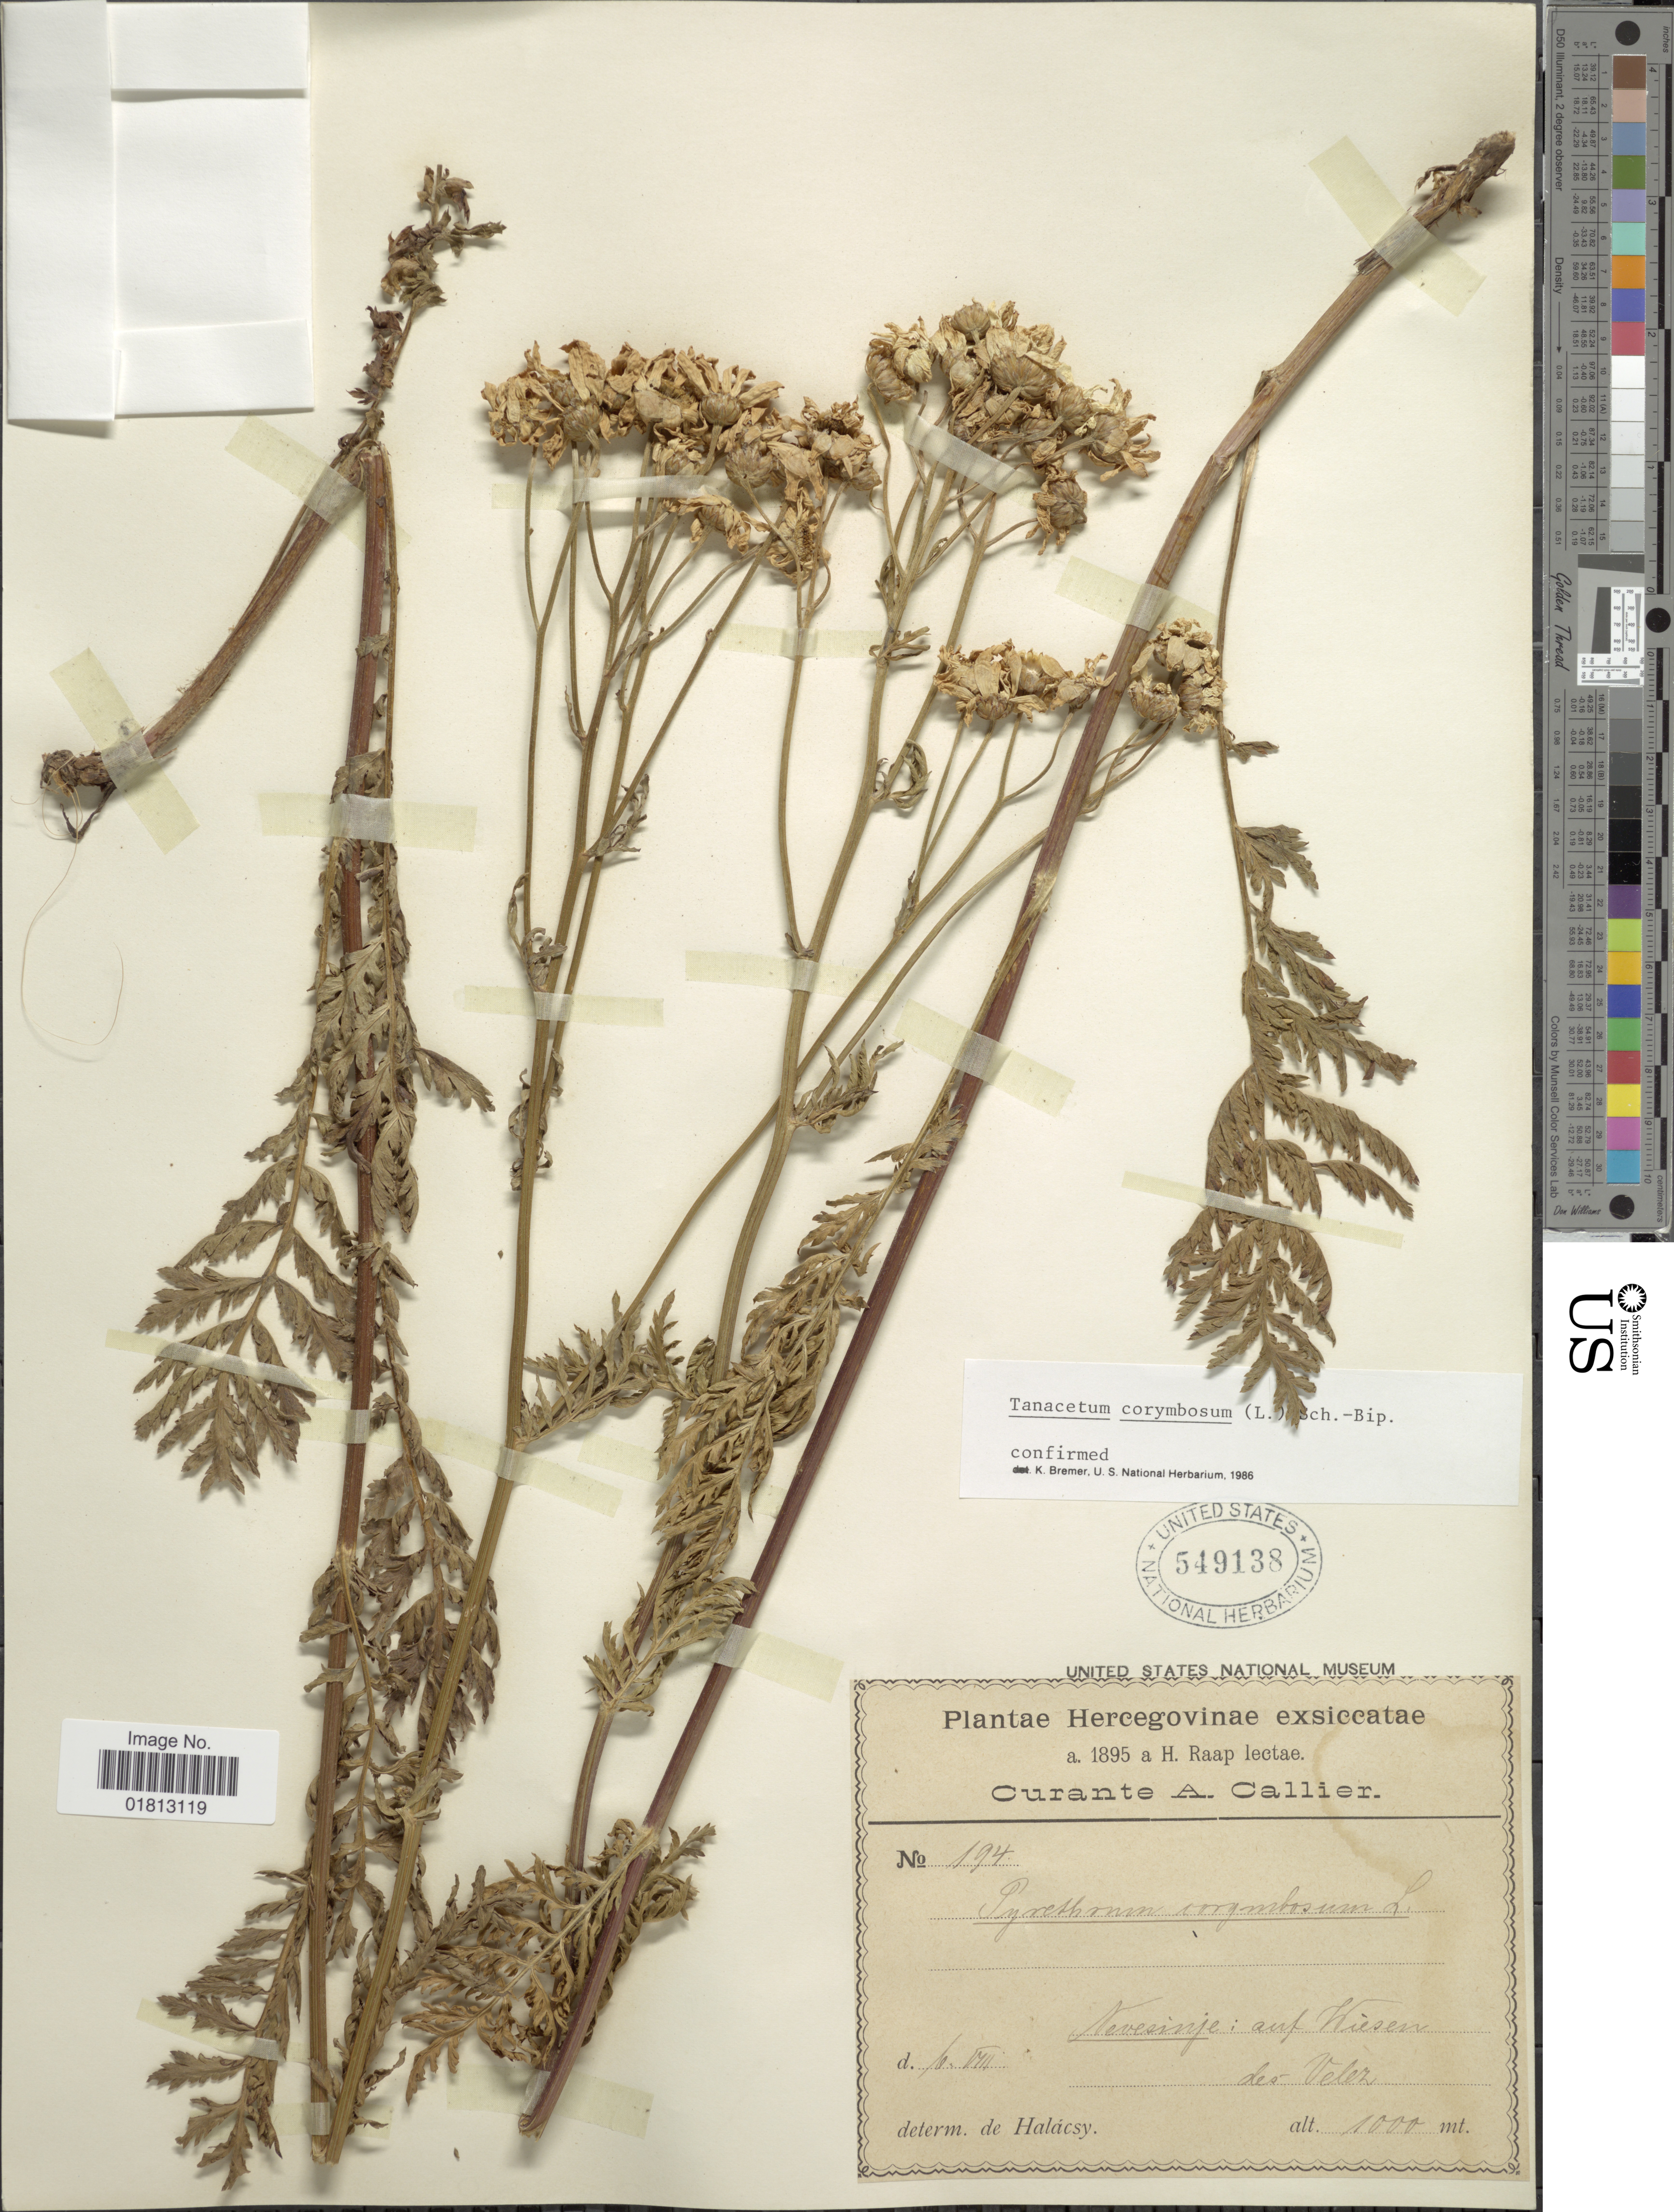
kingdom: Plantae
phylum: Tracheophyta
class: Magnoliopsida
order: Asterales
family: Asteraceae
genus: Tanacetum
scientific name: Tanacetum corymbosum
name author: (L.) Sch. Bip.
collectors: C. A. Callier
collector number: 194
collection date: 1895-08-06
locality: Nevesinje: auf Wiesen des Velez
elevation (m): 1000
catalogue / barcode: US 549138